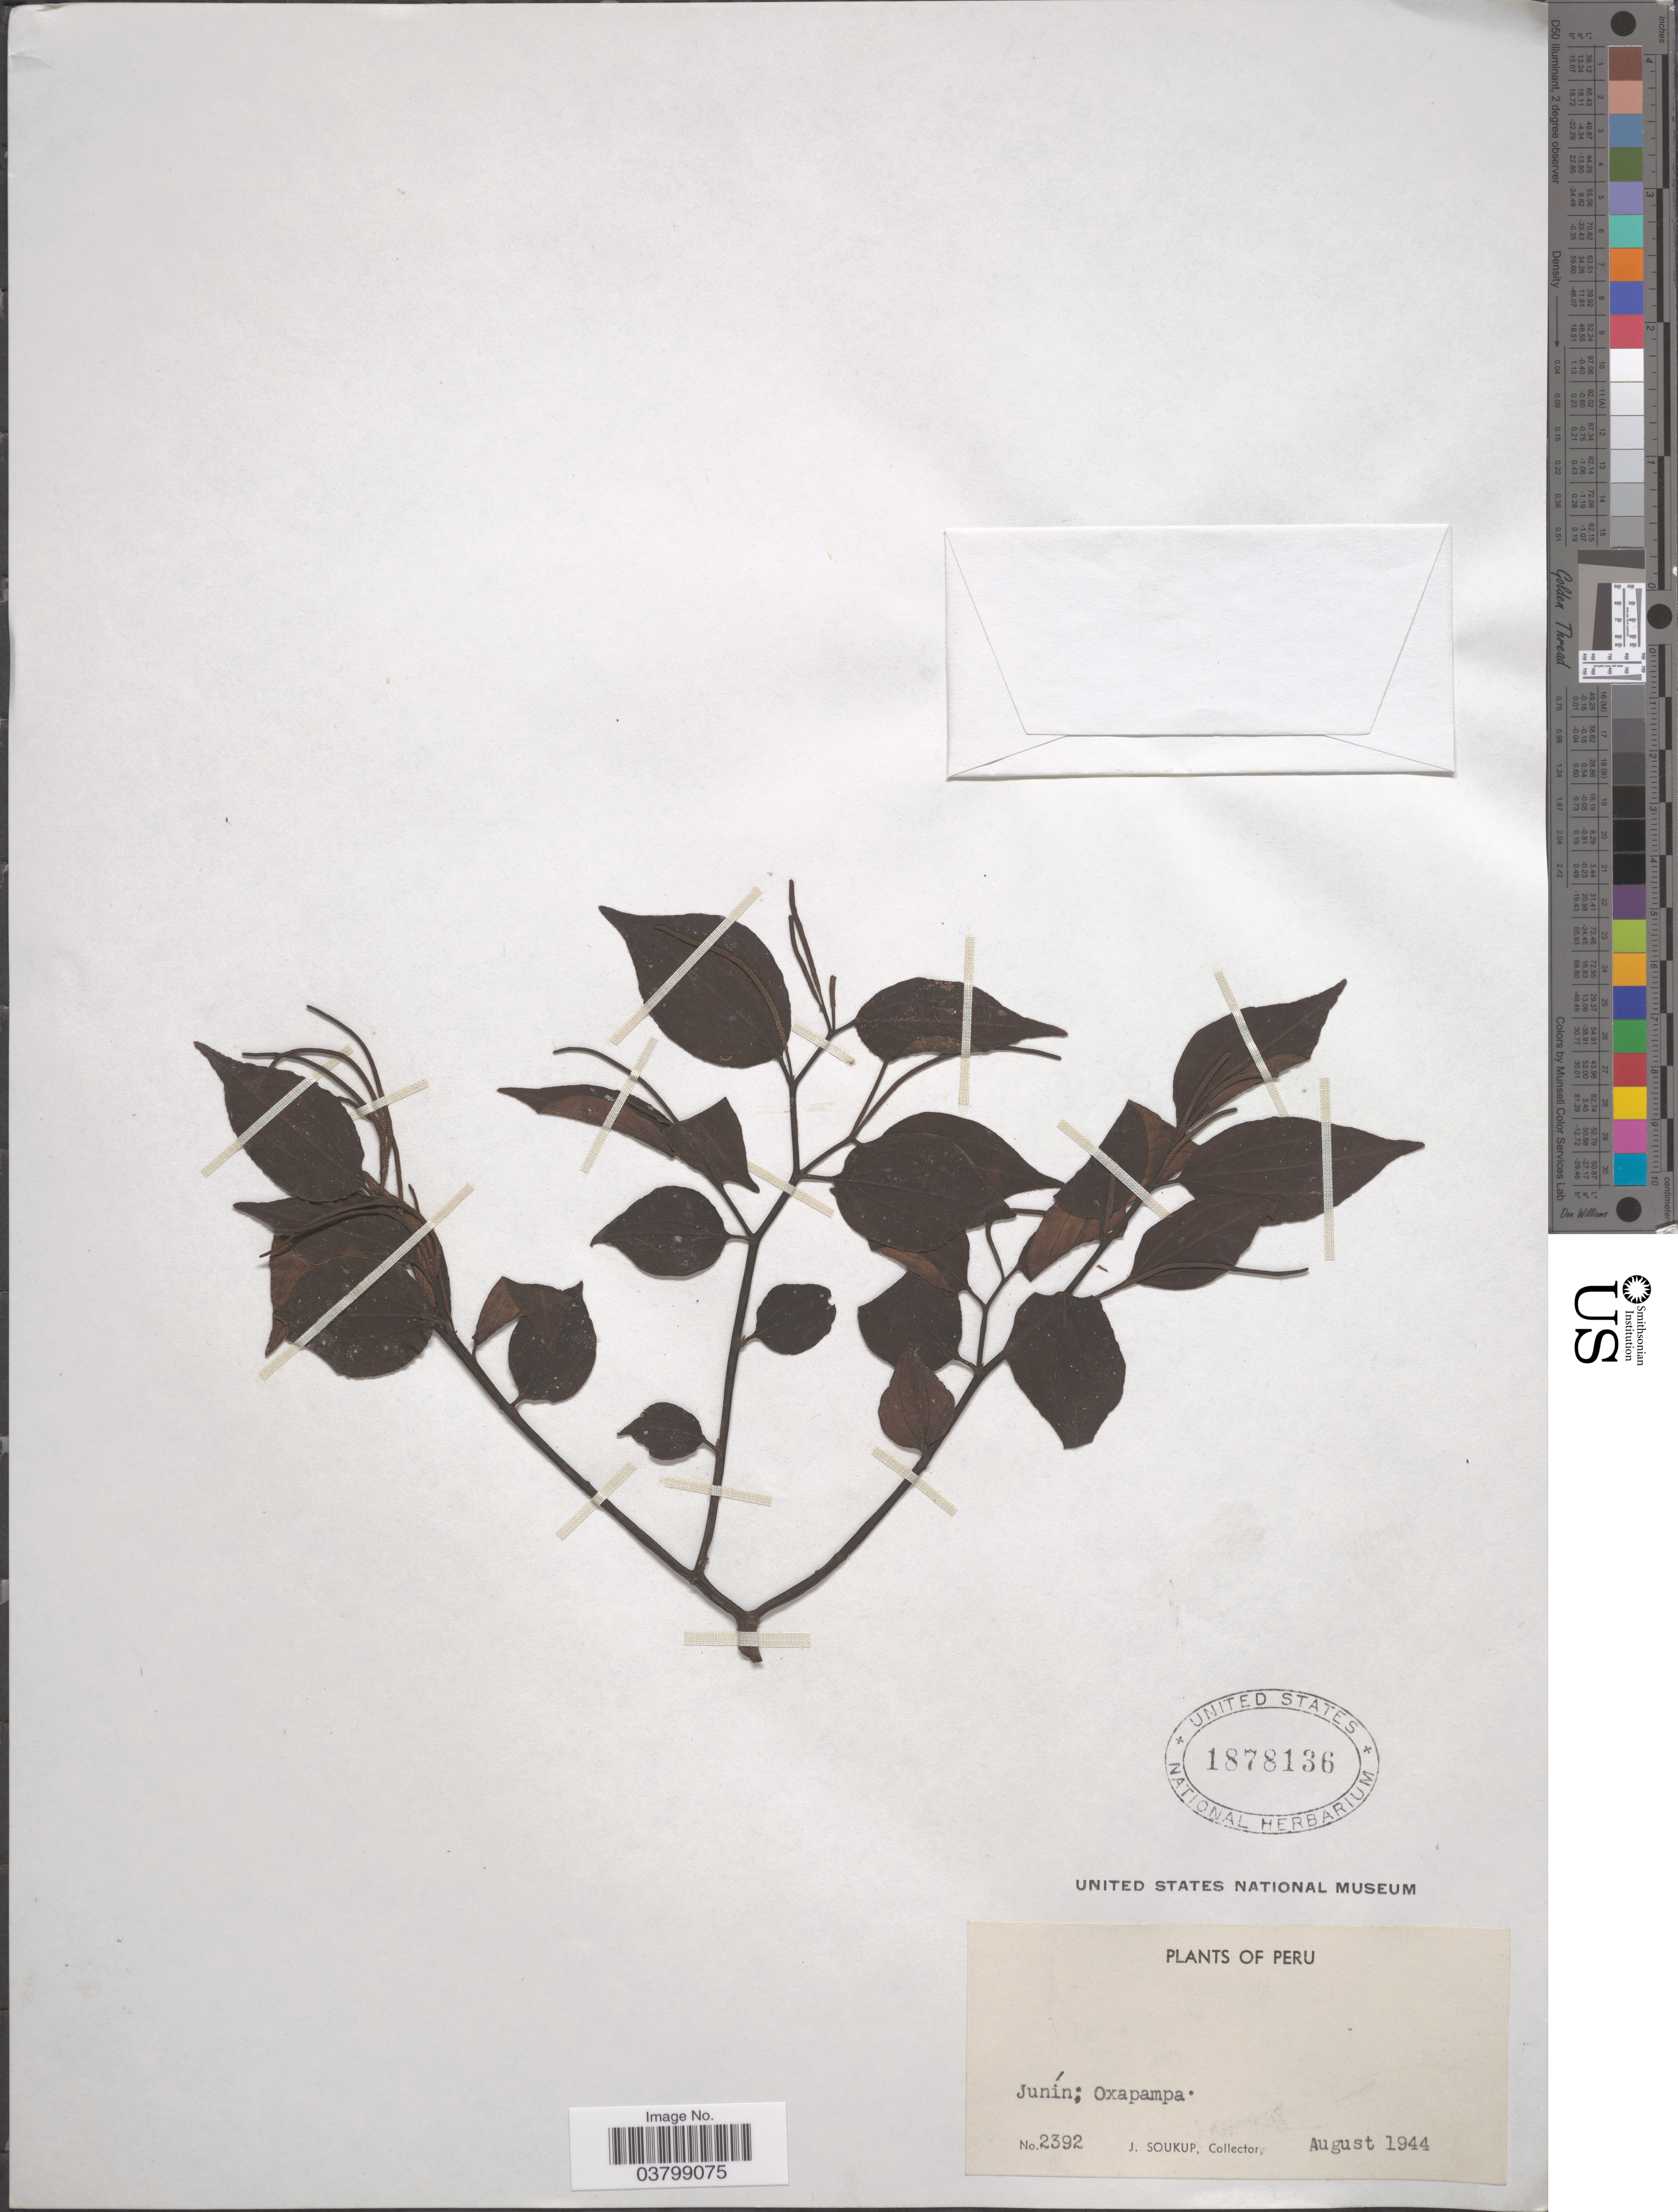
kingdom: Plantae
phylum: Tracheophyta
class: Magnoliopsida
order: Piperales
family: Piperaceae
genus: Peperomia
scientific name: Peperomia sp.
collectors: J. Soukup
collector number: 2392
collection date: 1944-08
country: Peru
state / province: Junín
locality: Oxapampa.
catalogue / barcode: US 1878136